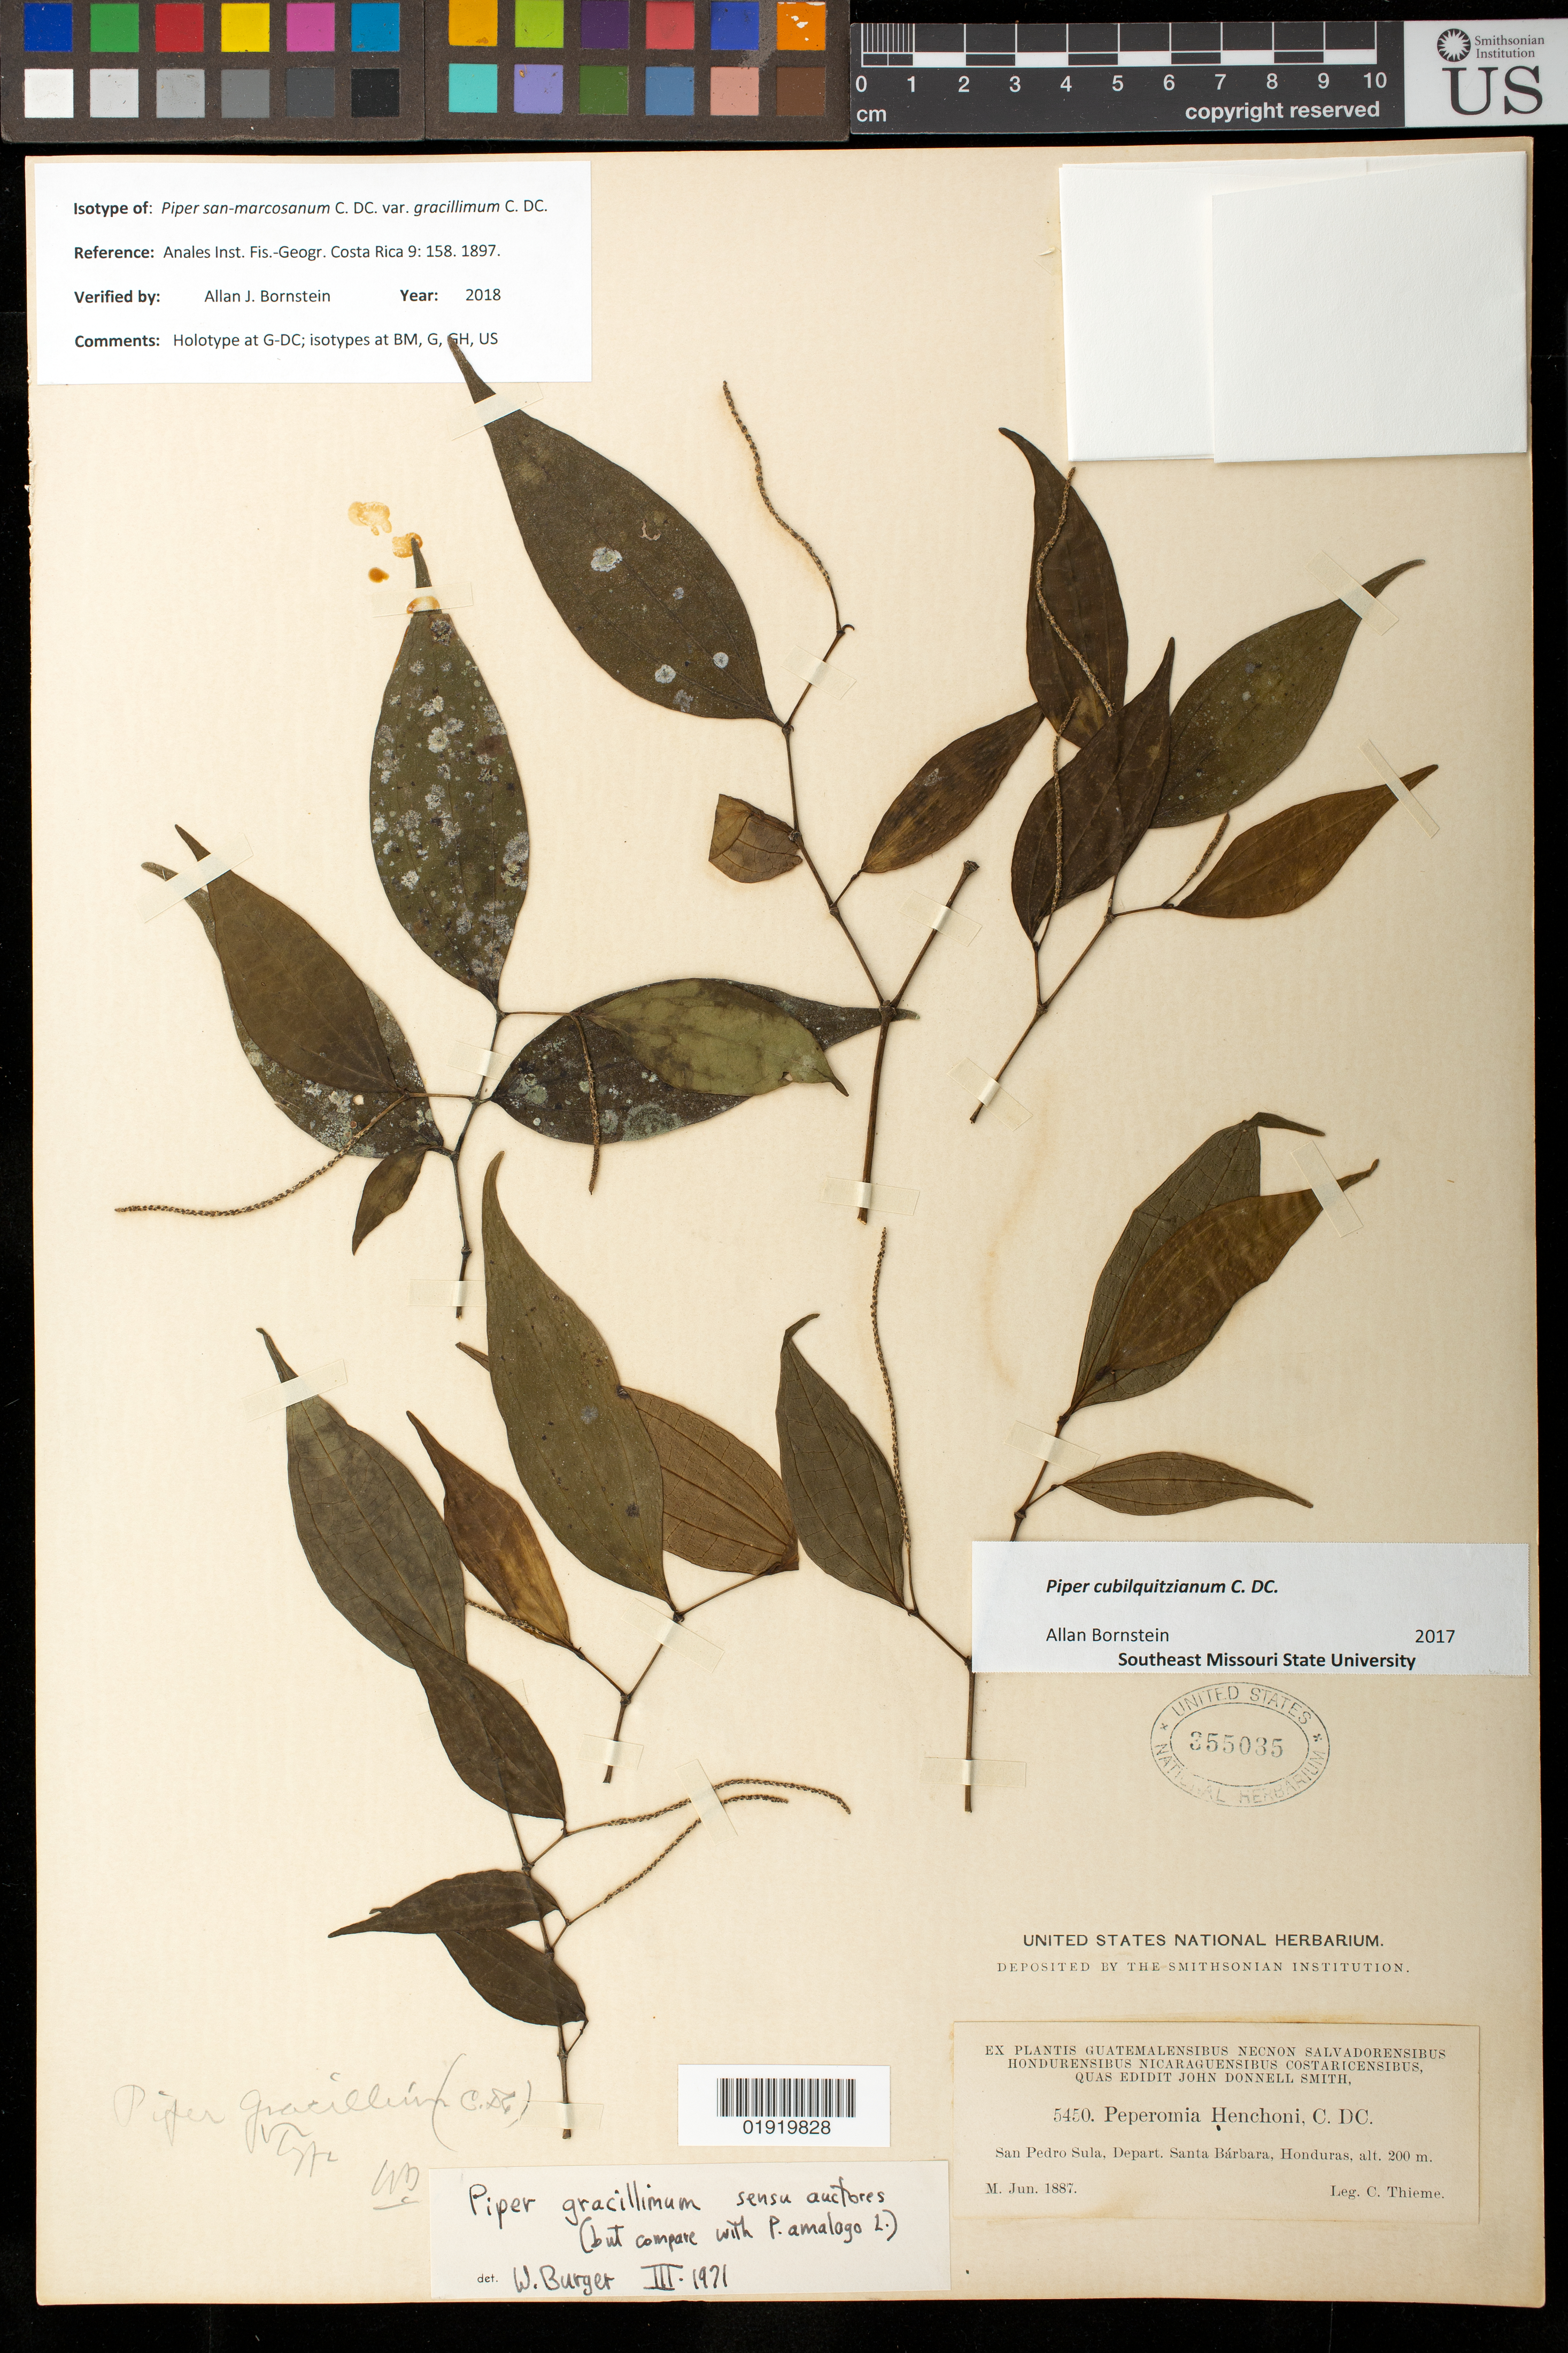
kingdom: Plantae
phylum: Tracheophyta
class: Magnoliopsida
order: Piperales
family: Piperaceae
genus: Piper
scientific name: Piper san-marcosanum var. gracillimum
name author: C. DC.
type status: Isotype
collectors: C. Thieme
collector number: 5450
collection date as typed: Jun 1887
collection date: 1887-06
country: Honduras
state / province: Santa Bárbara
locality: San Pedro Sula, Depart. Santa Bárbara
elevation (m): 200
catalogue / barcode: US 355035